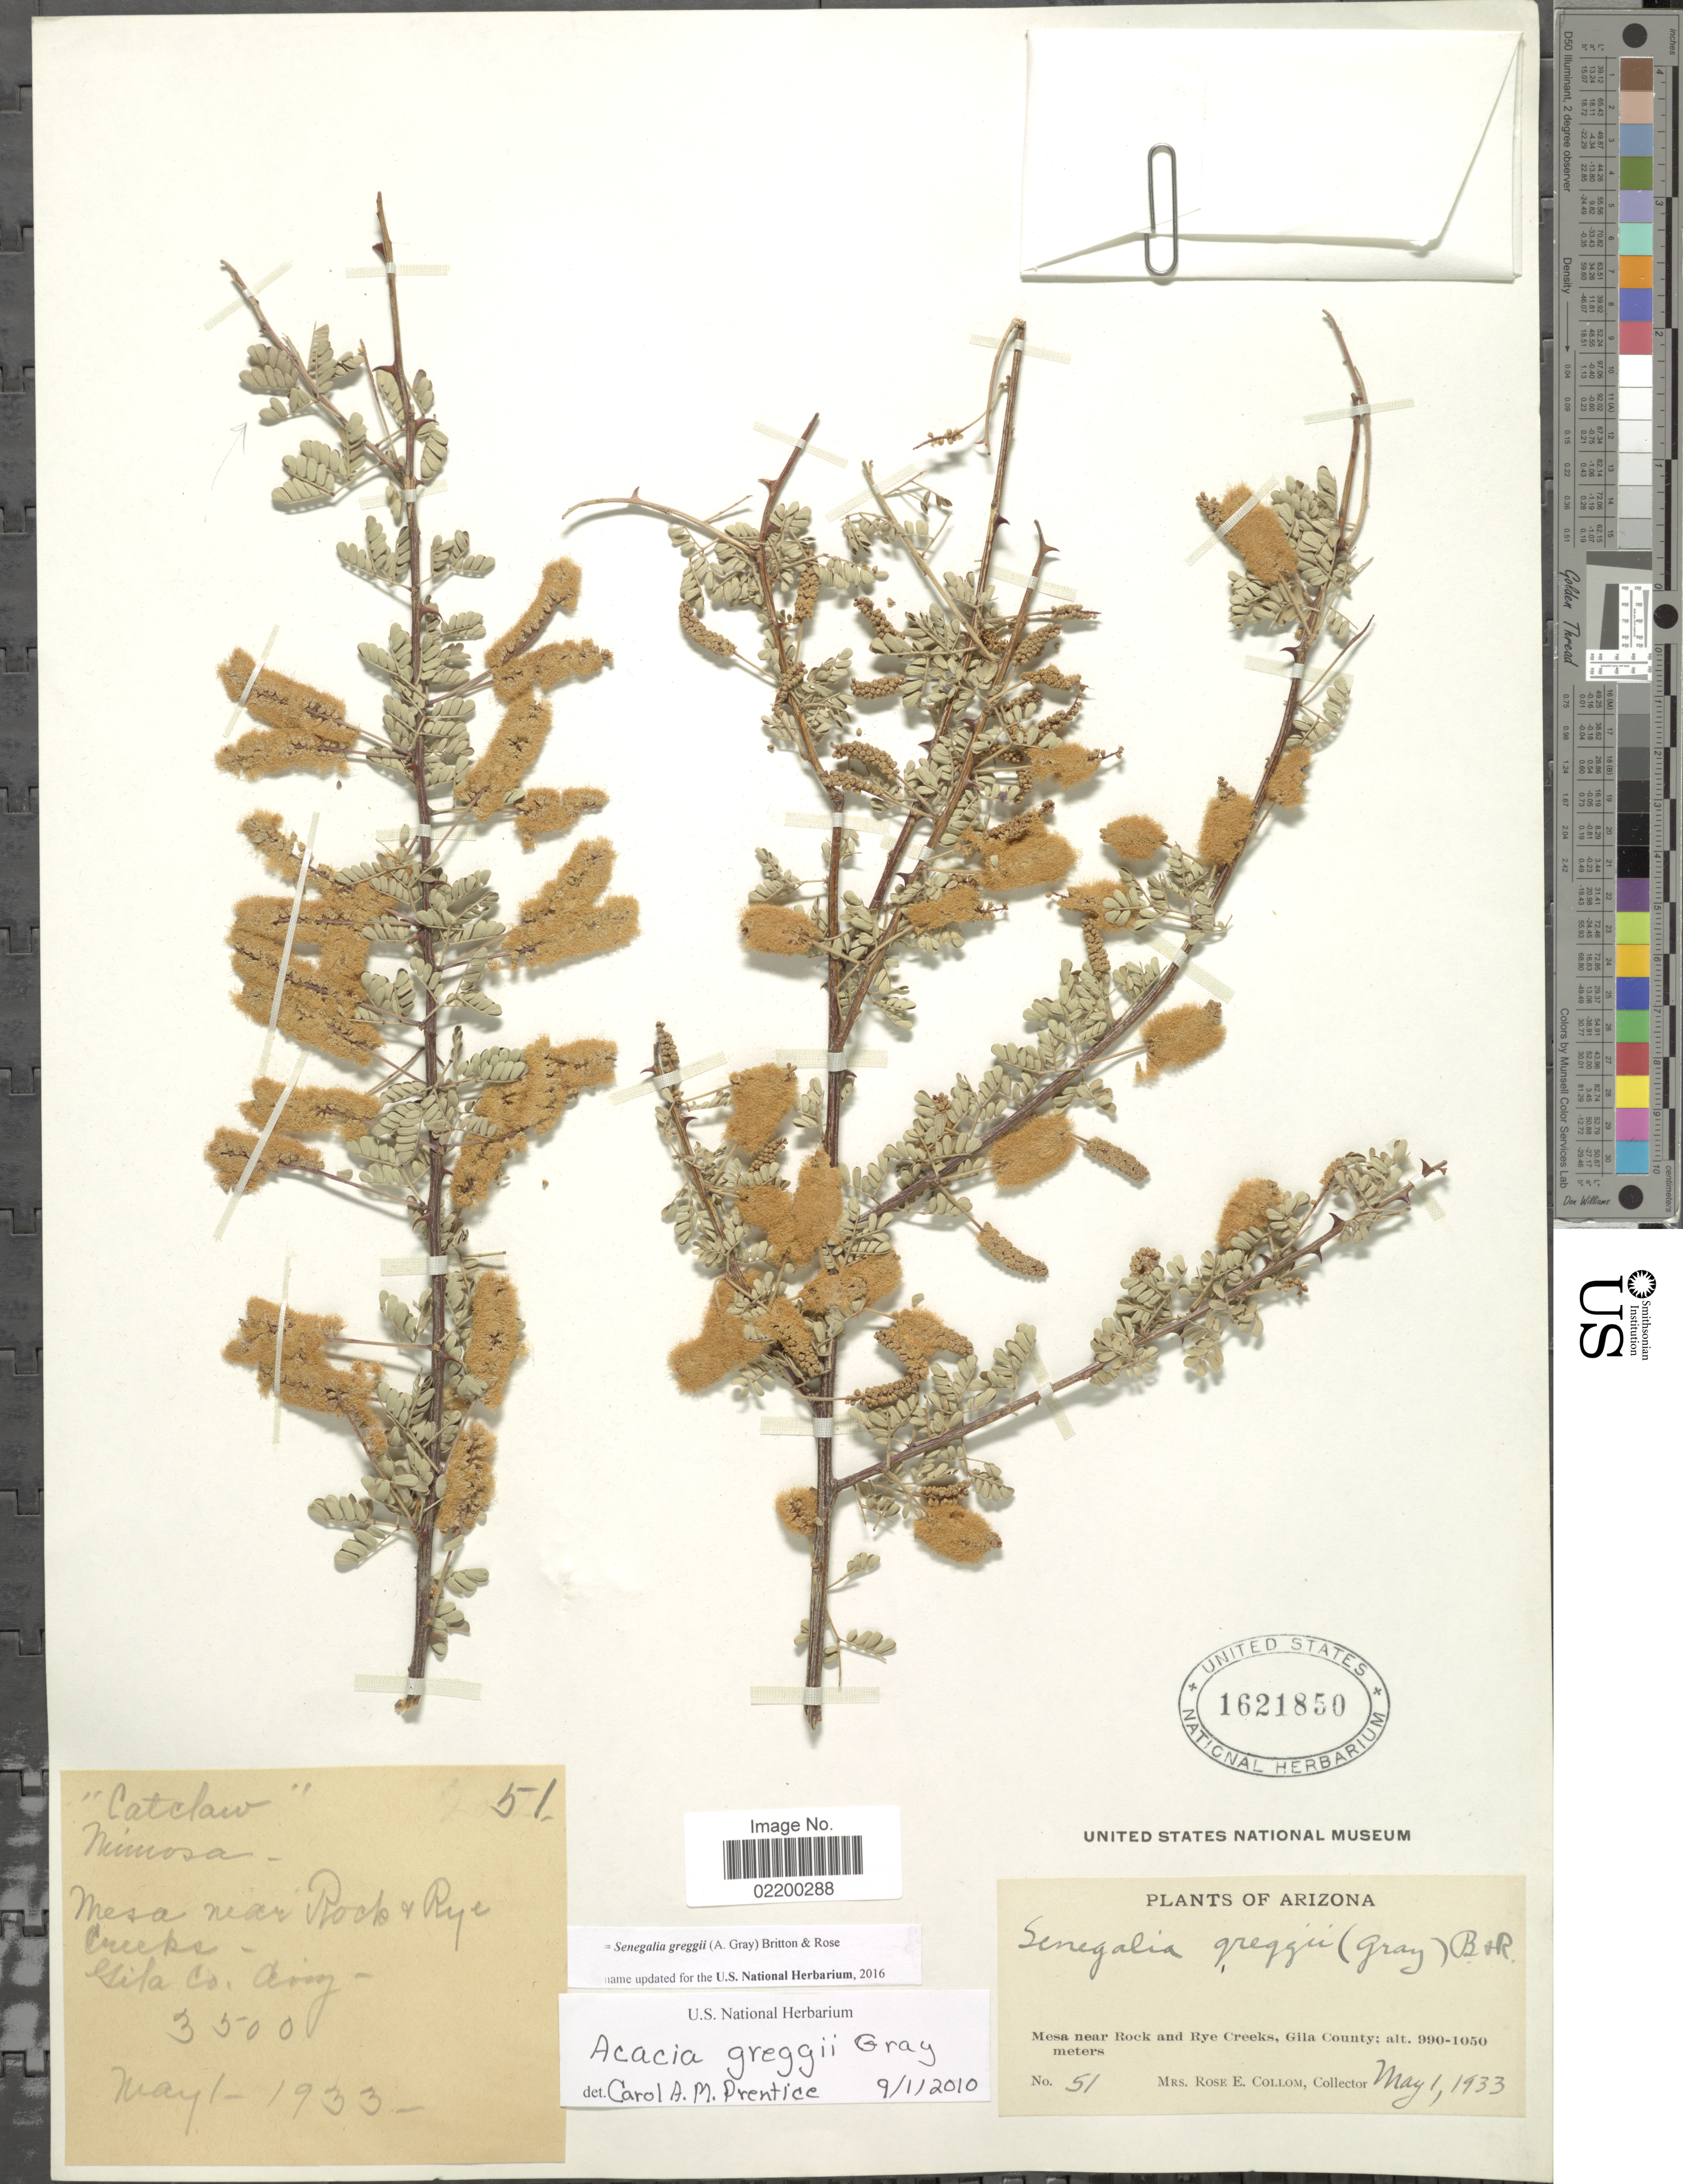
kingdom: Plantae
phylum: Tracheophyta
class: Magnoliopsida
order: Fabales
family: Fabaceae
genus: Senegalia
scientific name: Senegalia greggii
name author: (A. Gray) Britton & Rose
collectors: R. E. Collom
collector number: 51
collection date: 1933-05-01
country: United States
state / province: Arizona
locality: Mesa near Rock and Rye Creeks, Gila County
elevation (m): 900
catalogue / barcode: US 1621850